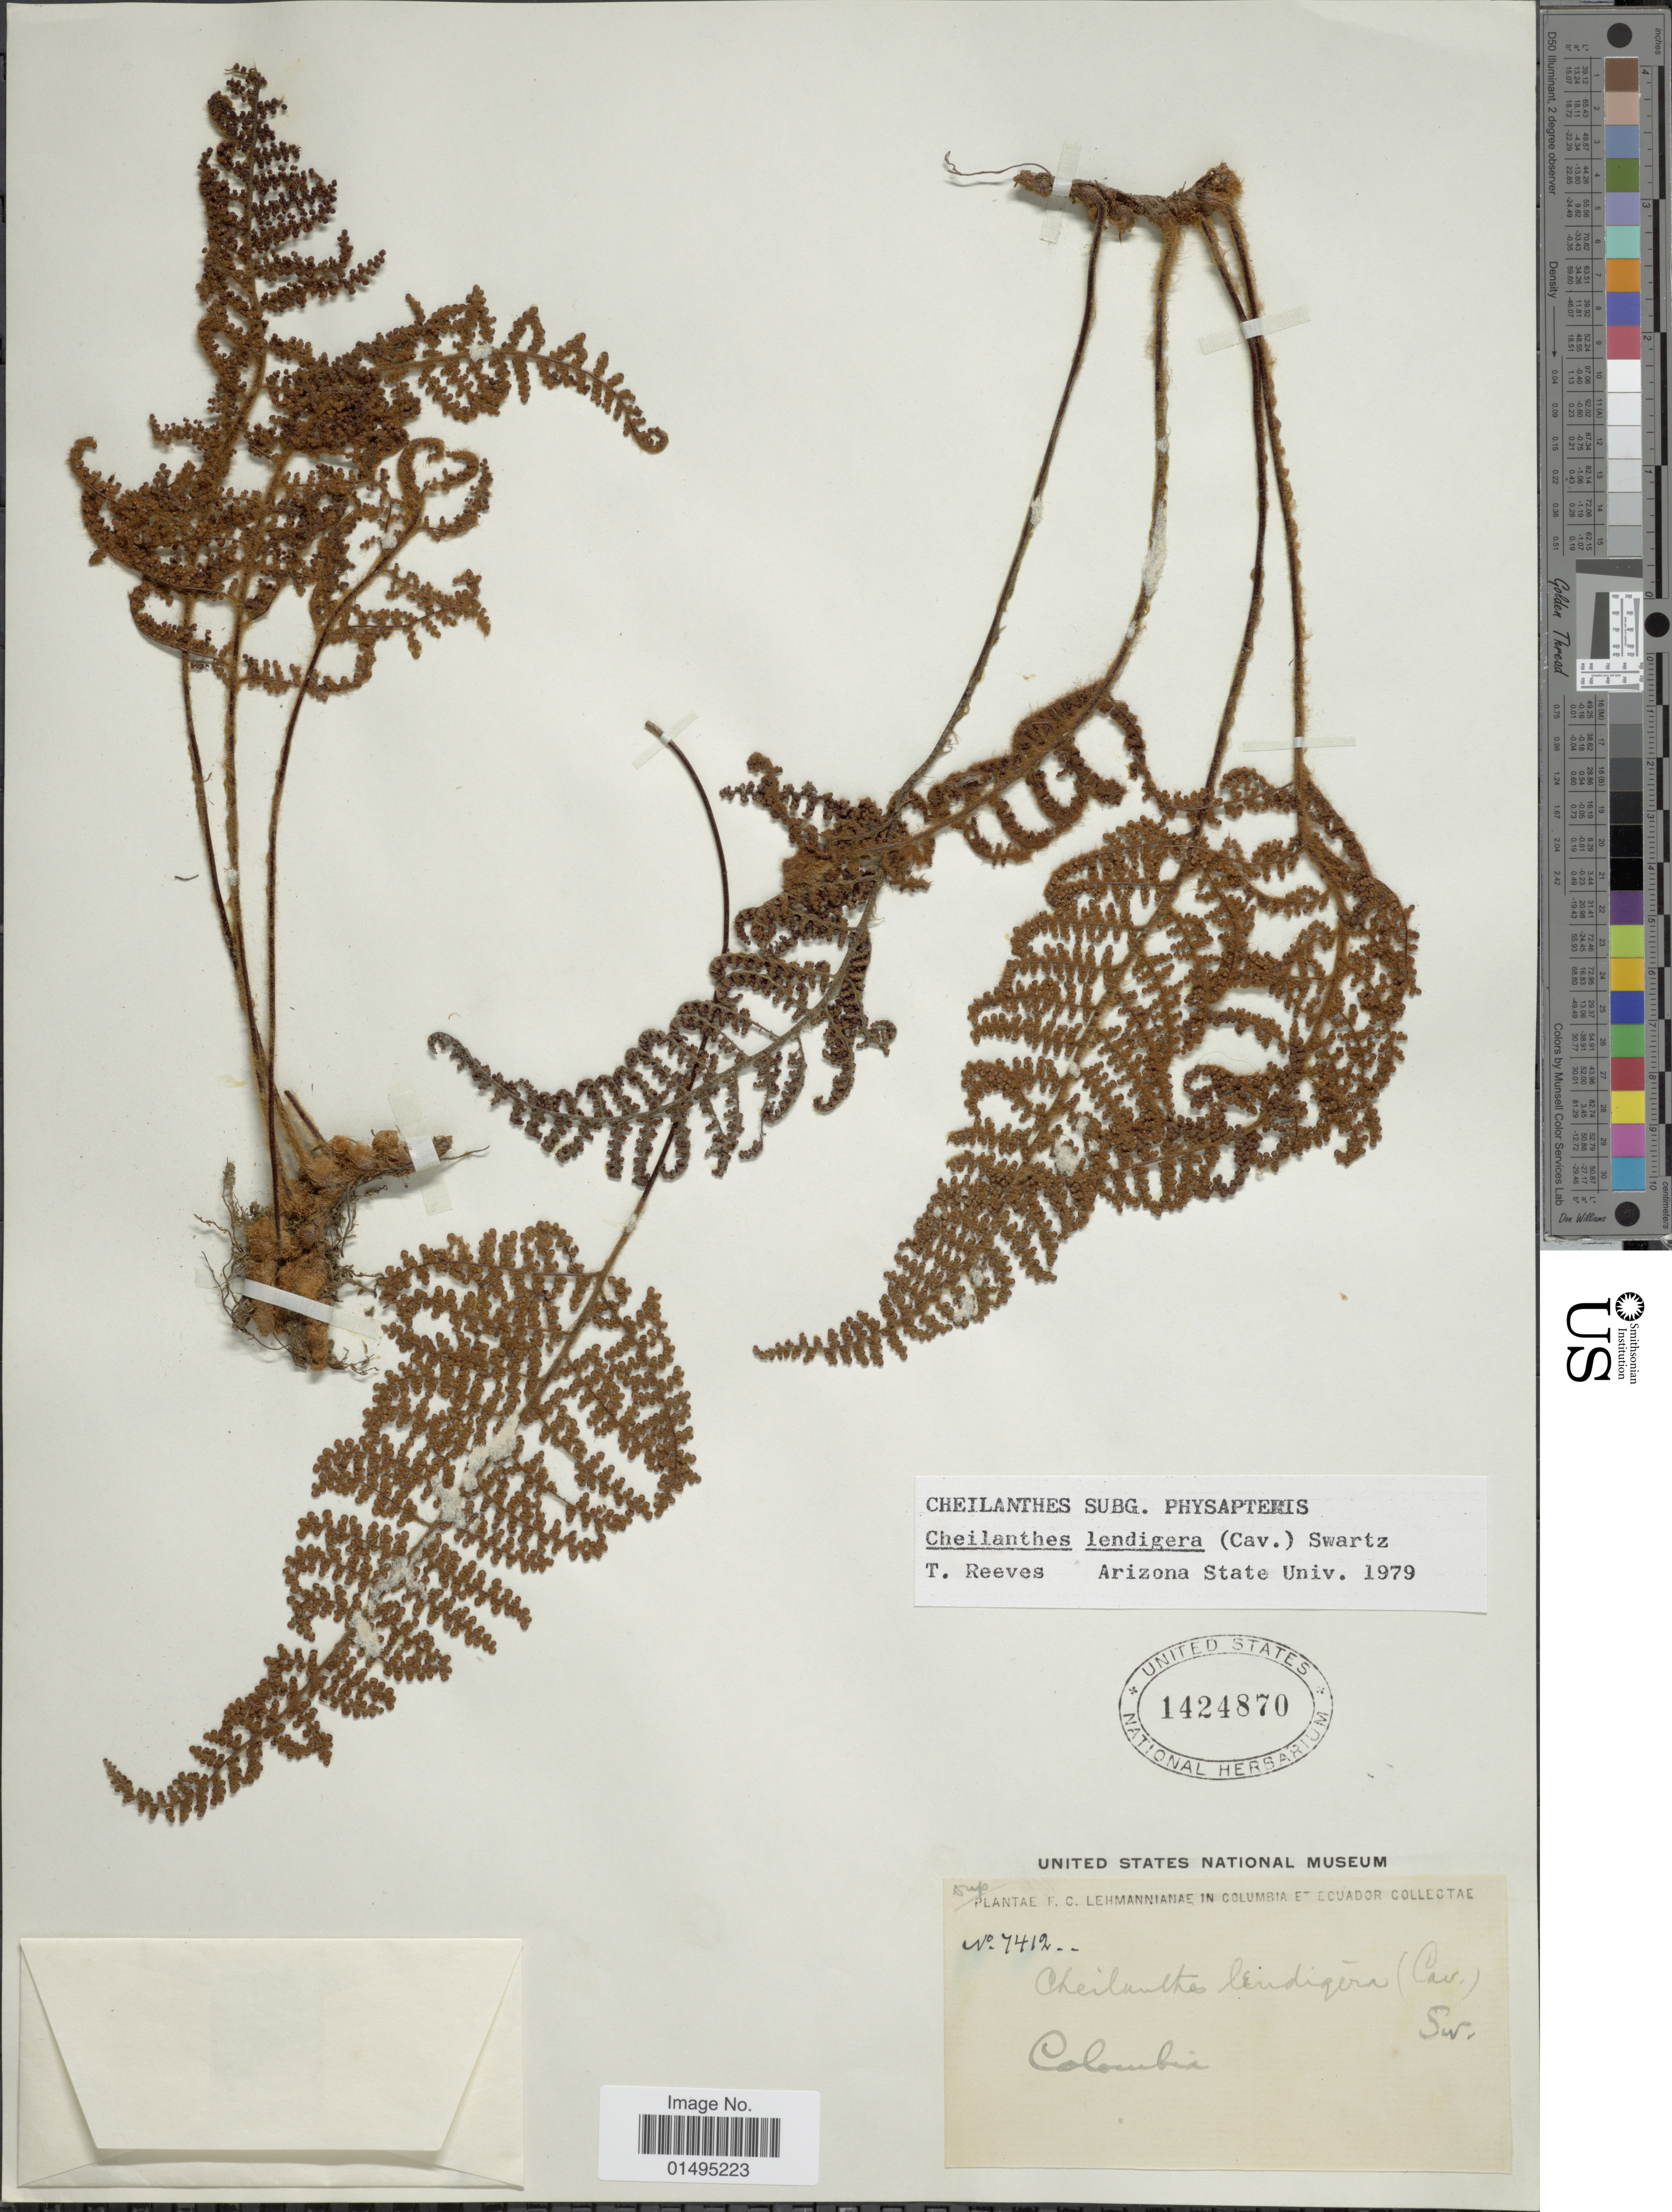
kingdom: Plantae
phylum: Tracheophyta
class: Polypodiopsida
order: Polypodiales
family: Pteridaceae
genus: Myriopteris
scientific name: Myriopteris lendigera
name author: (Cav.) J. Sm.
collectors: F. C. Lehmann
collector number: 7412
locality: Colombia et Ecuador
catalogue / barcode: US 1424870